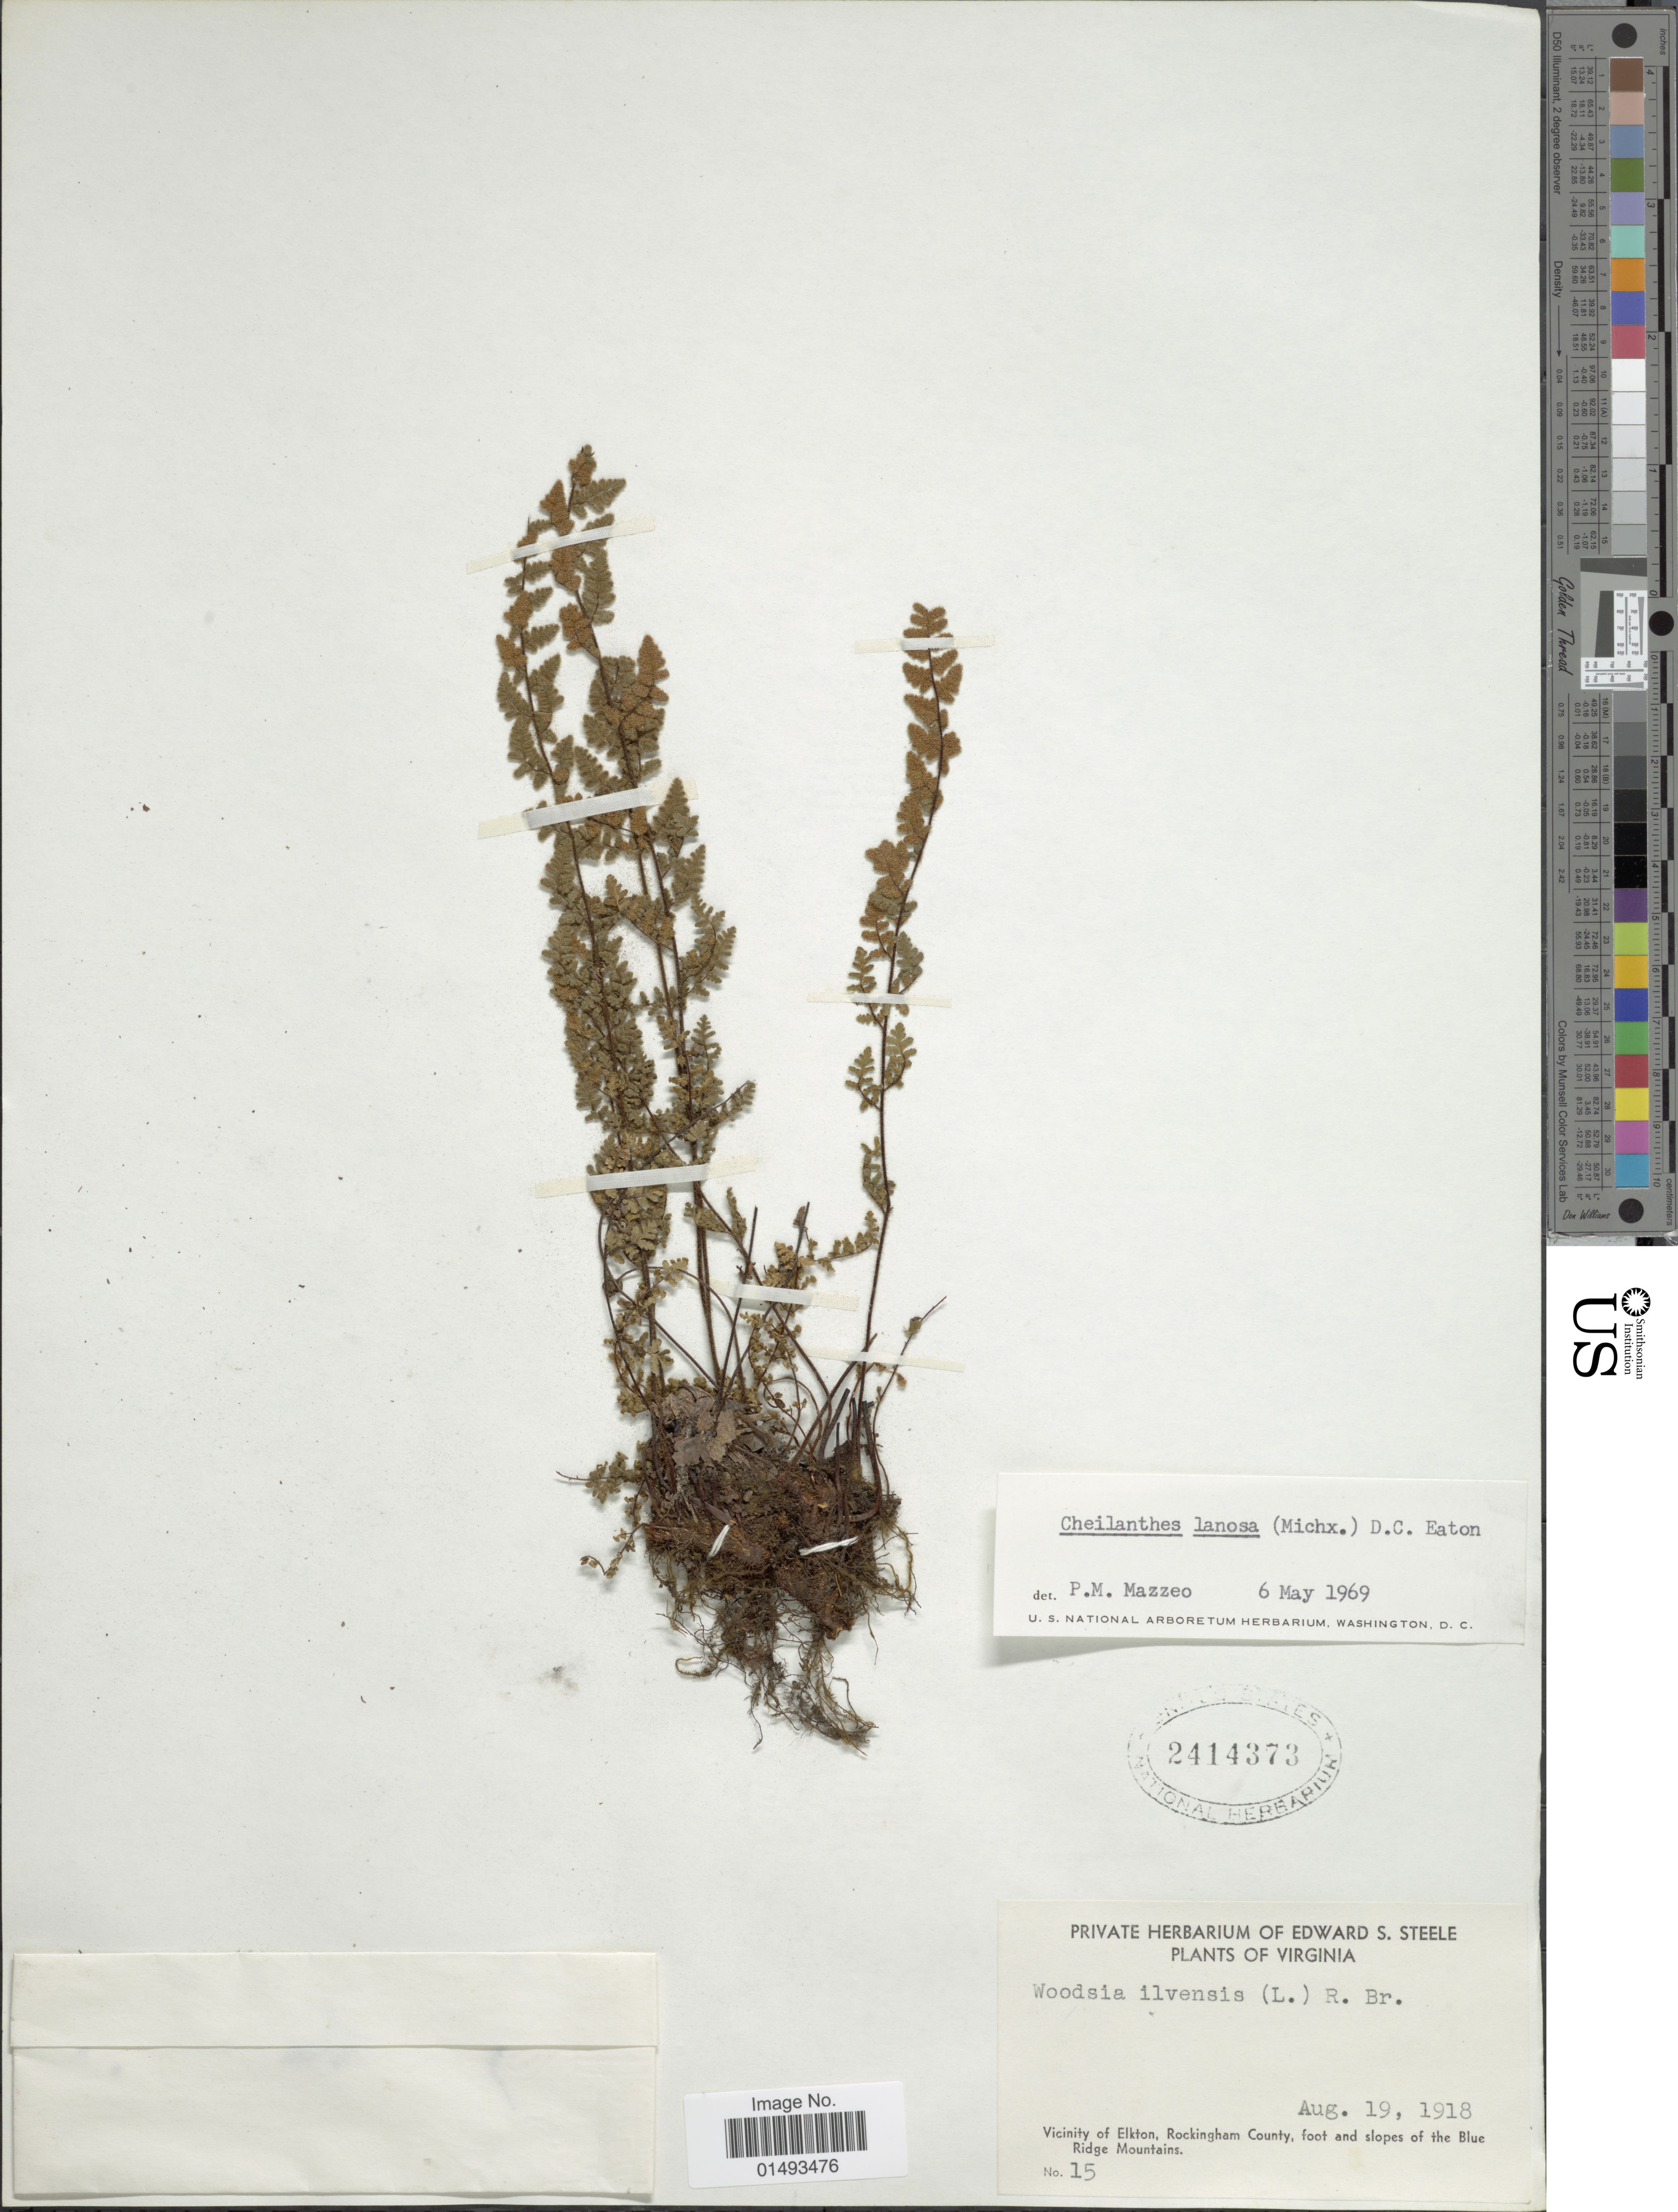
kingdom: Plantae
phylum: Tracheophyta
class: Polypodiopsida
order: Polypodiales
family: Pteridaceae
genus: Myriopteris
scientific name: Myriopteris lanosa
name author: (Michx.) Grusz & Windham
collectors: ex herb. Edward S. Steele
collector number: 15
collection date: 1918-08-19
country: United States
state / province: Virginia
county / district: Rockingham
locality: Plants of Virginia, Vicinity of Elkton, Rockingham County, foot and slopes of the Blue Ridge Mountains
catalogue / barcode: US 2414373